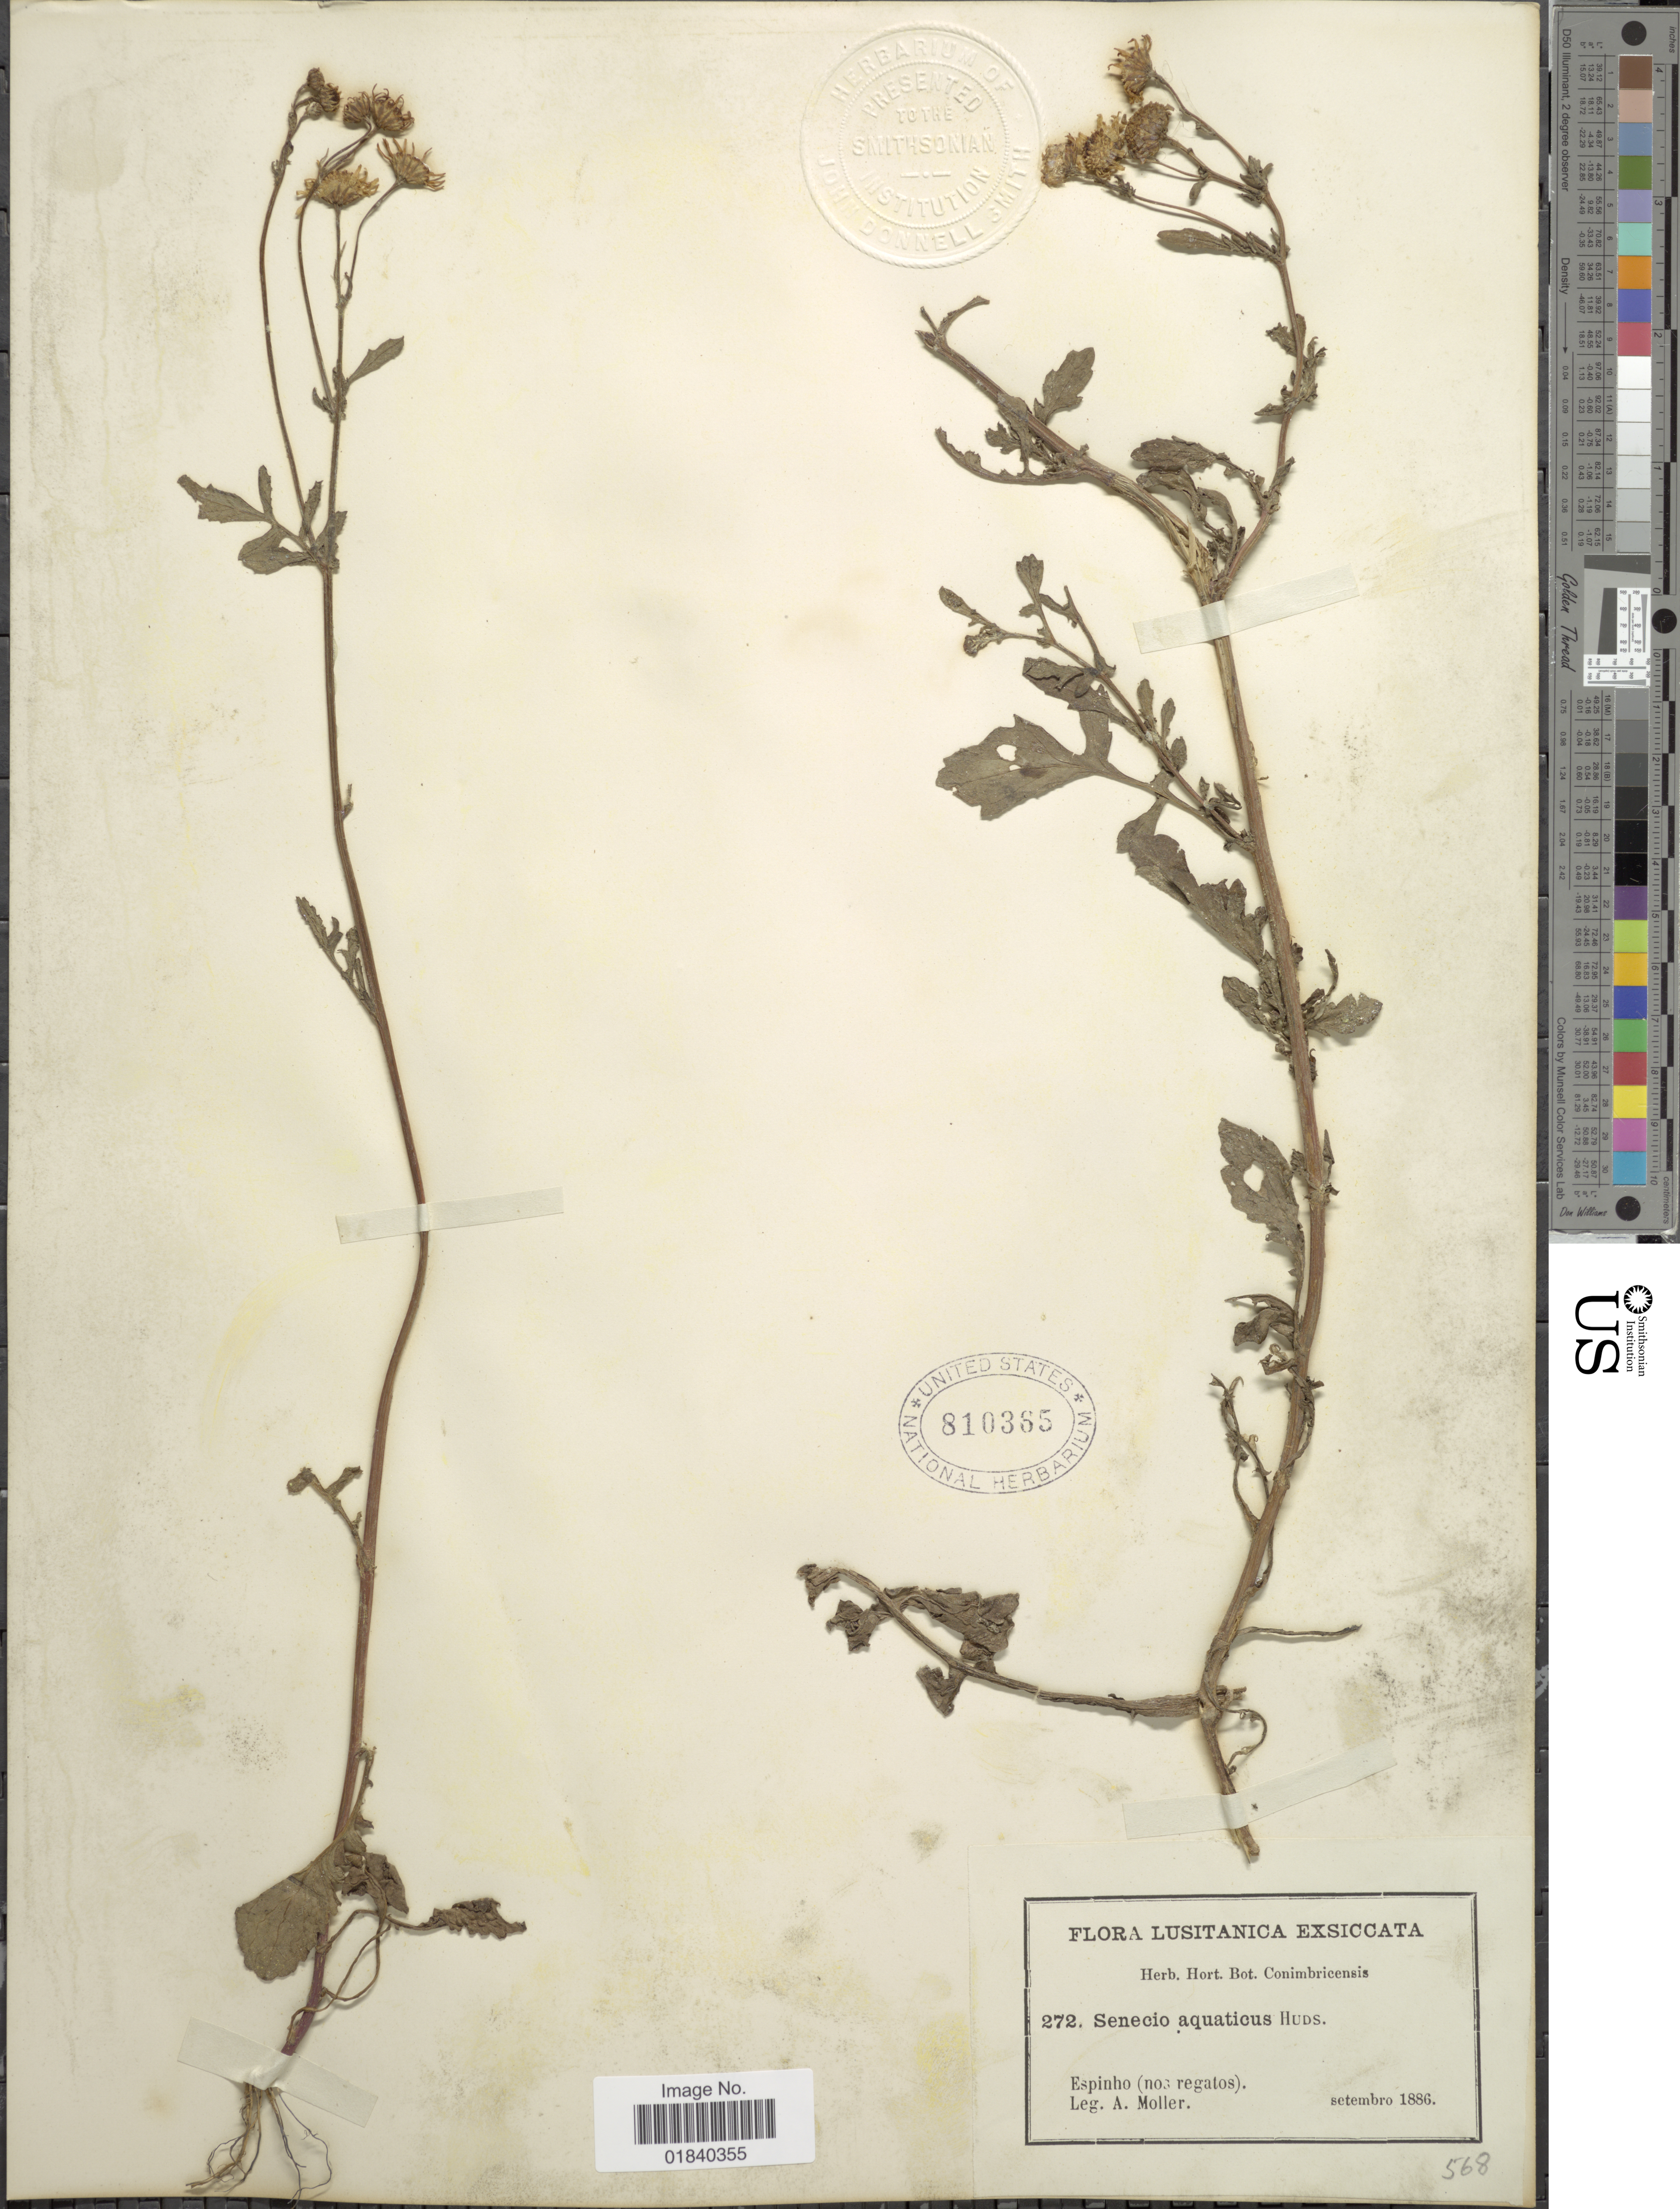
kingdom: Plantae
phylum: Tracheophyta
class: Magnoliopsida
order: Asterales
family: Asteraceae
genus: Senecio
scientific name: Senecio aquaticus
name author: Huds.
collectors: A. Moller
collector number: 272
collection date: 1886-09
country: Portugal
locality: Lusitanica, Espinho (nos regatos)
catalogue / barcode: US 810365